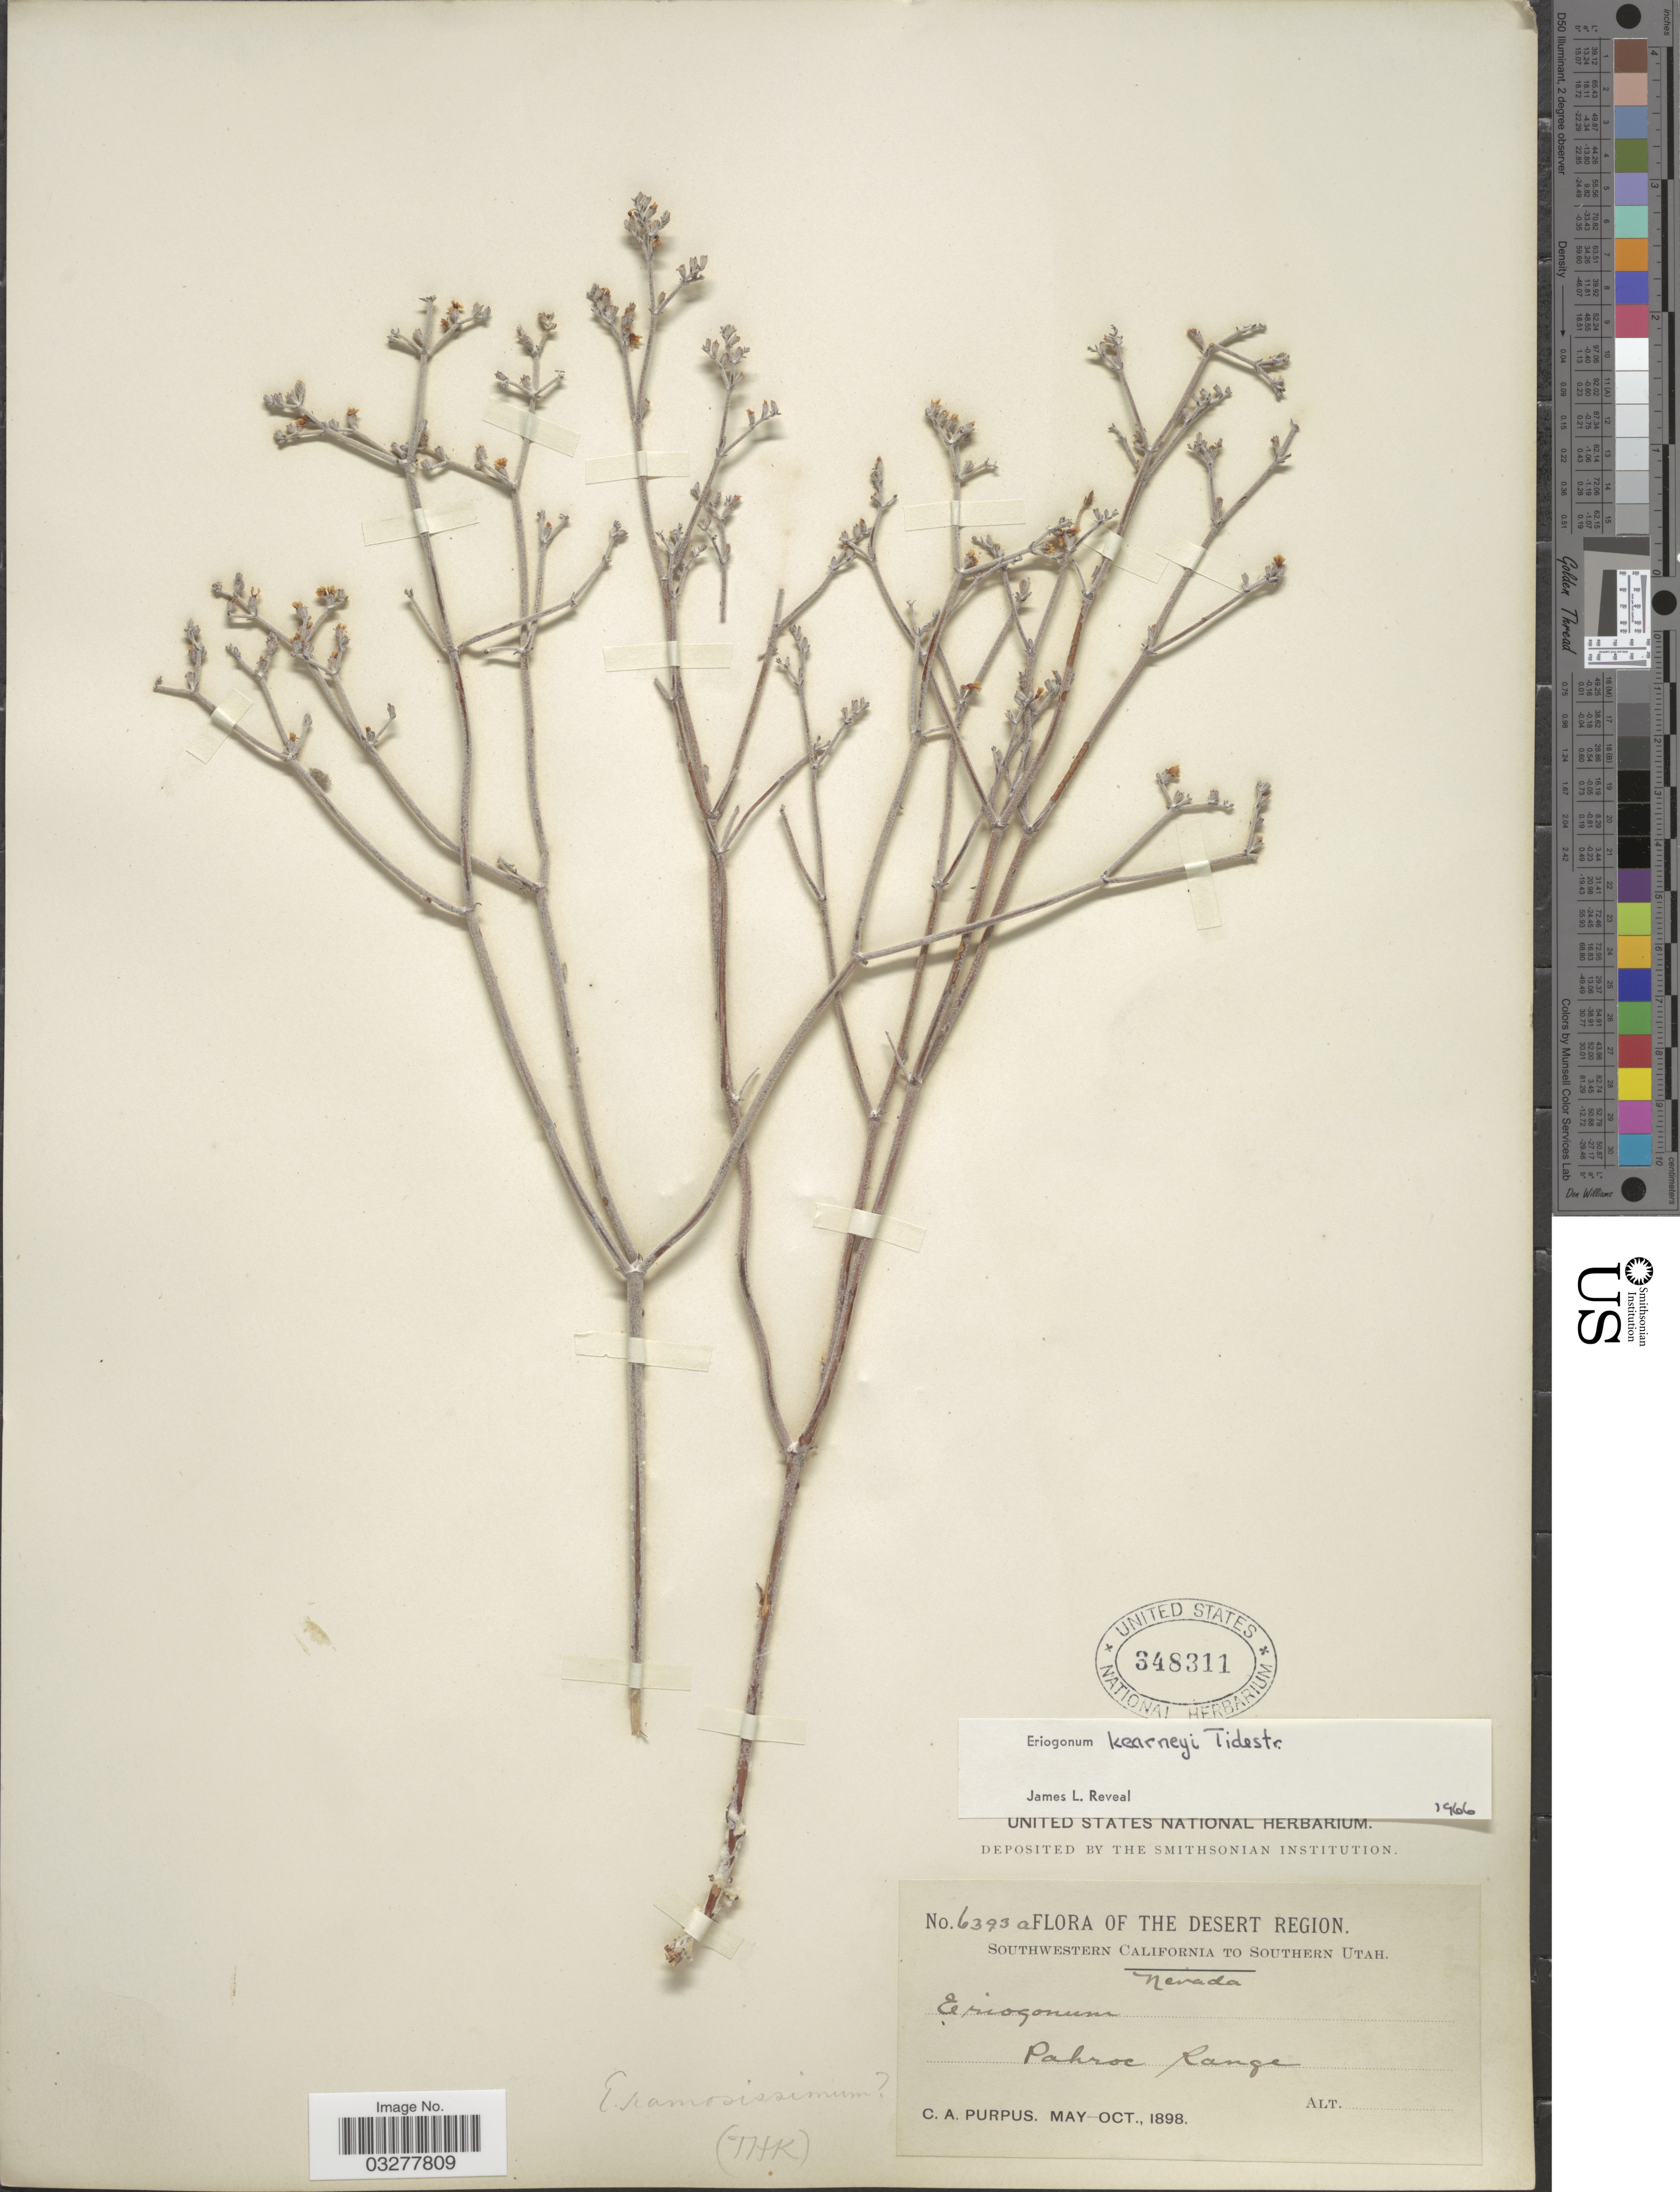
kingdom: Plantae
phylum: Tracheophyta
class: Magnoliopsida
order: Caryophyllales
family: Polygonaceae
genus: Eriogonum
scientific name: Eriogonum kearneyi var. kearneyi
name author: Tidestr.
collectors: C. A. Purpus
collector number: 6393a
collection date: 1898-05/1898-10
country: United States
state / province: Nevada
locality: The Desert Region. Pahroc Range.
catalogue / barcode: US 348311